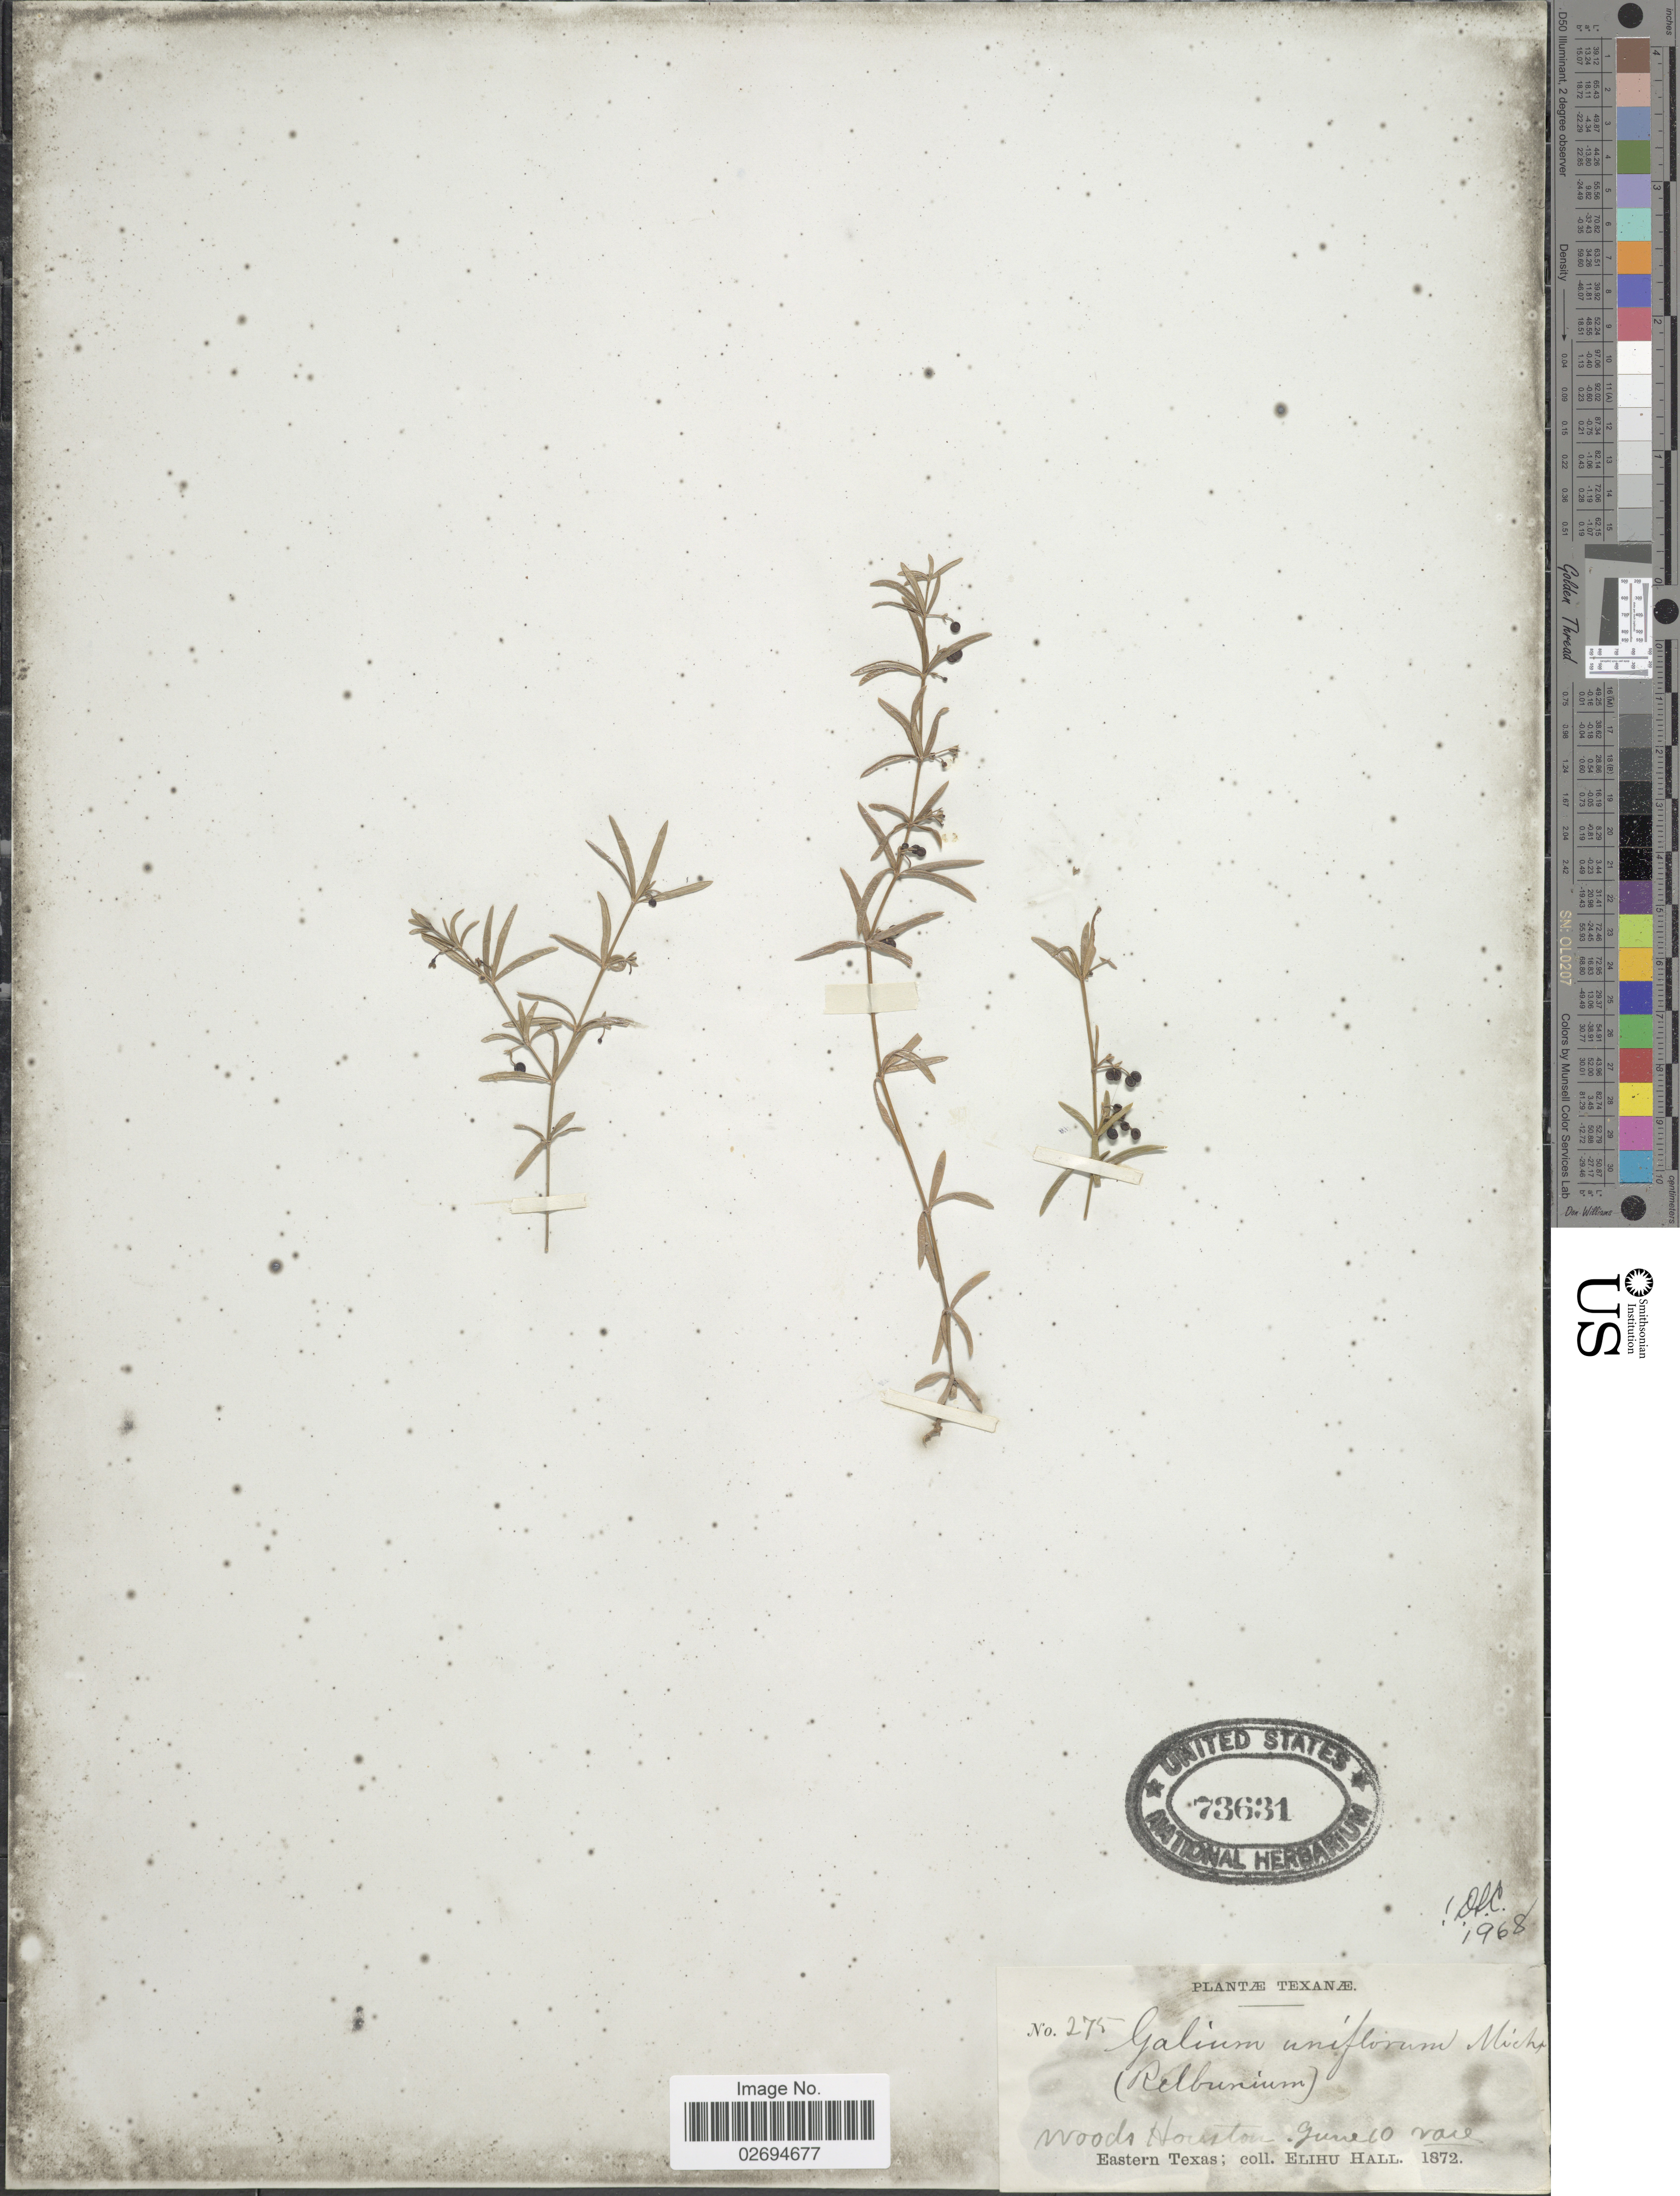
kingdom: Plantae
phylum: Tracheophyta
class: Magnoliopsida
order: Gentianales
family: Rubiaceae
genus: Galium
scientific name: Galium uniflorum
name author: Michx.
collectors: E. Hall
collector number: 275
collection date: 1872-06-10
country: United States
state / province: Texas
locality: Woods Houston, Eastern Texas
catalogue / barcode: US 73631